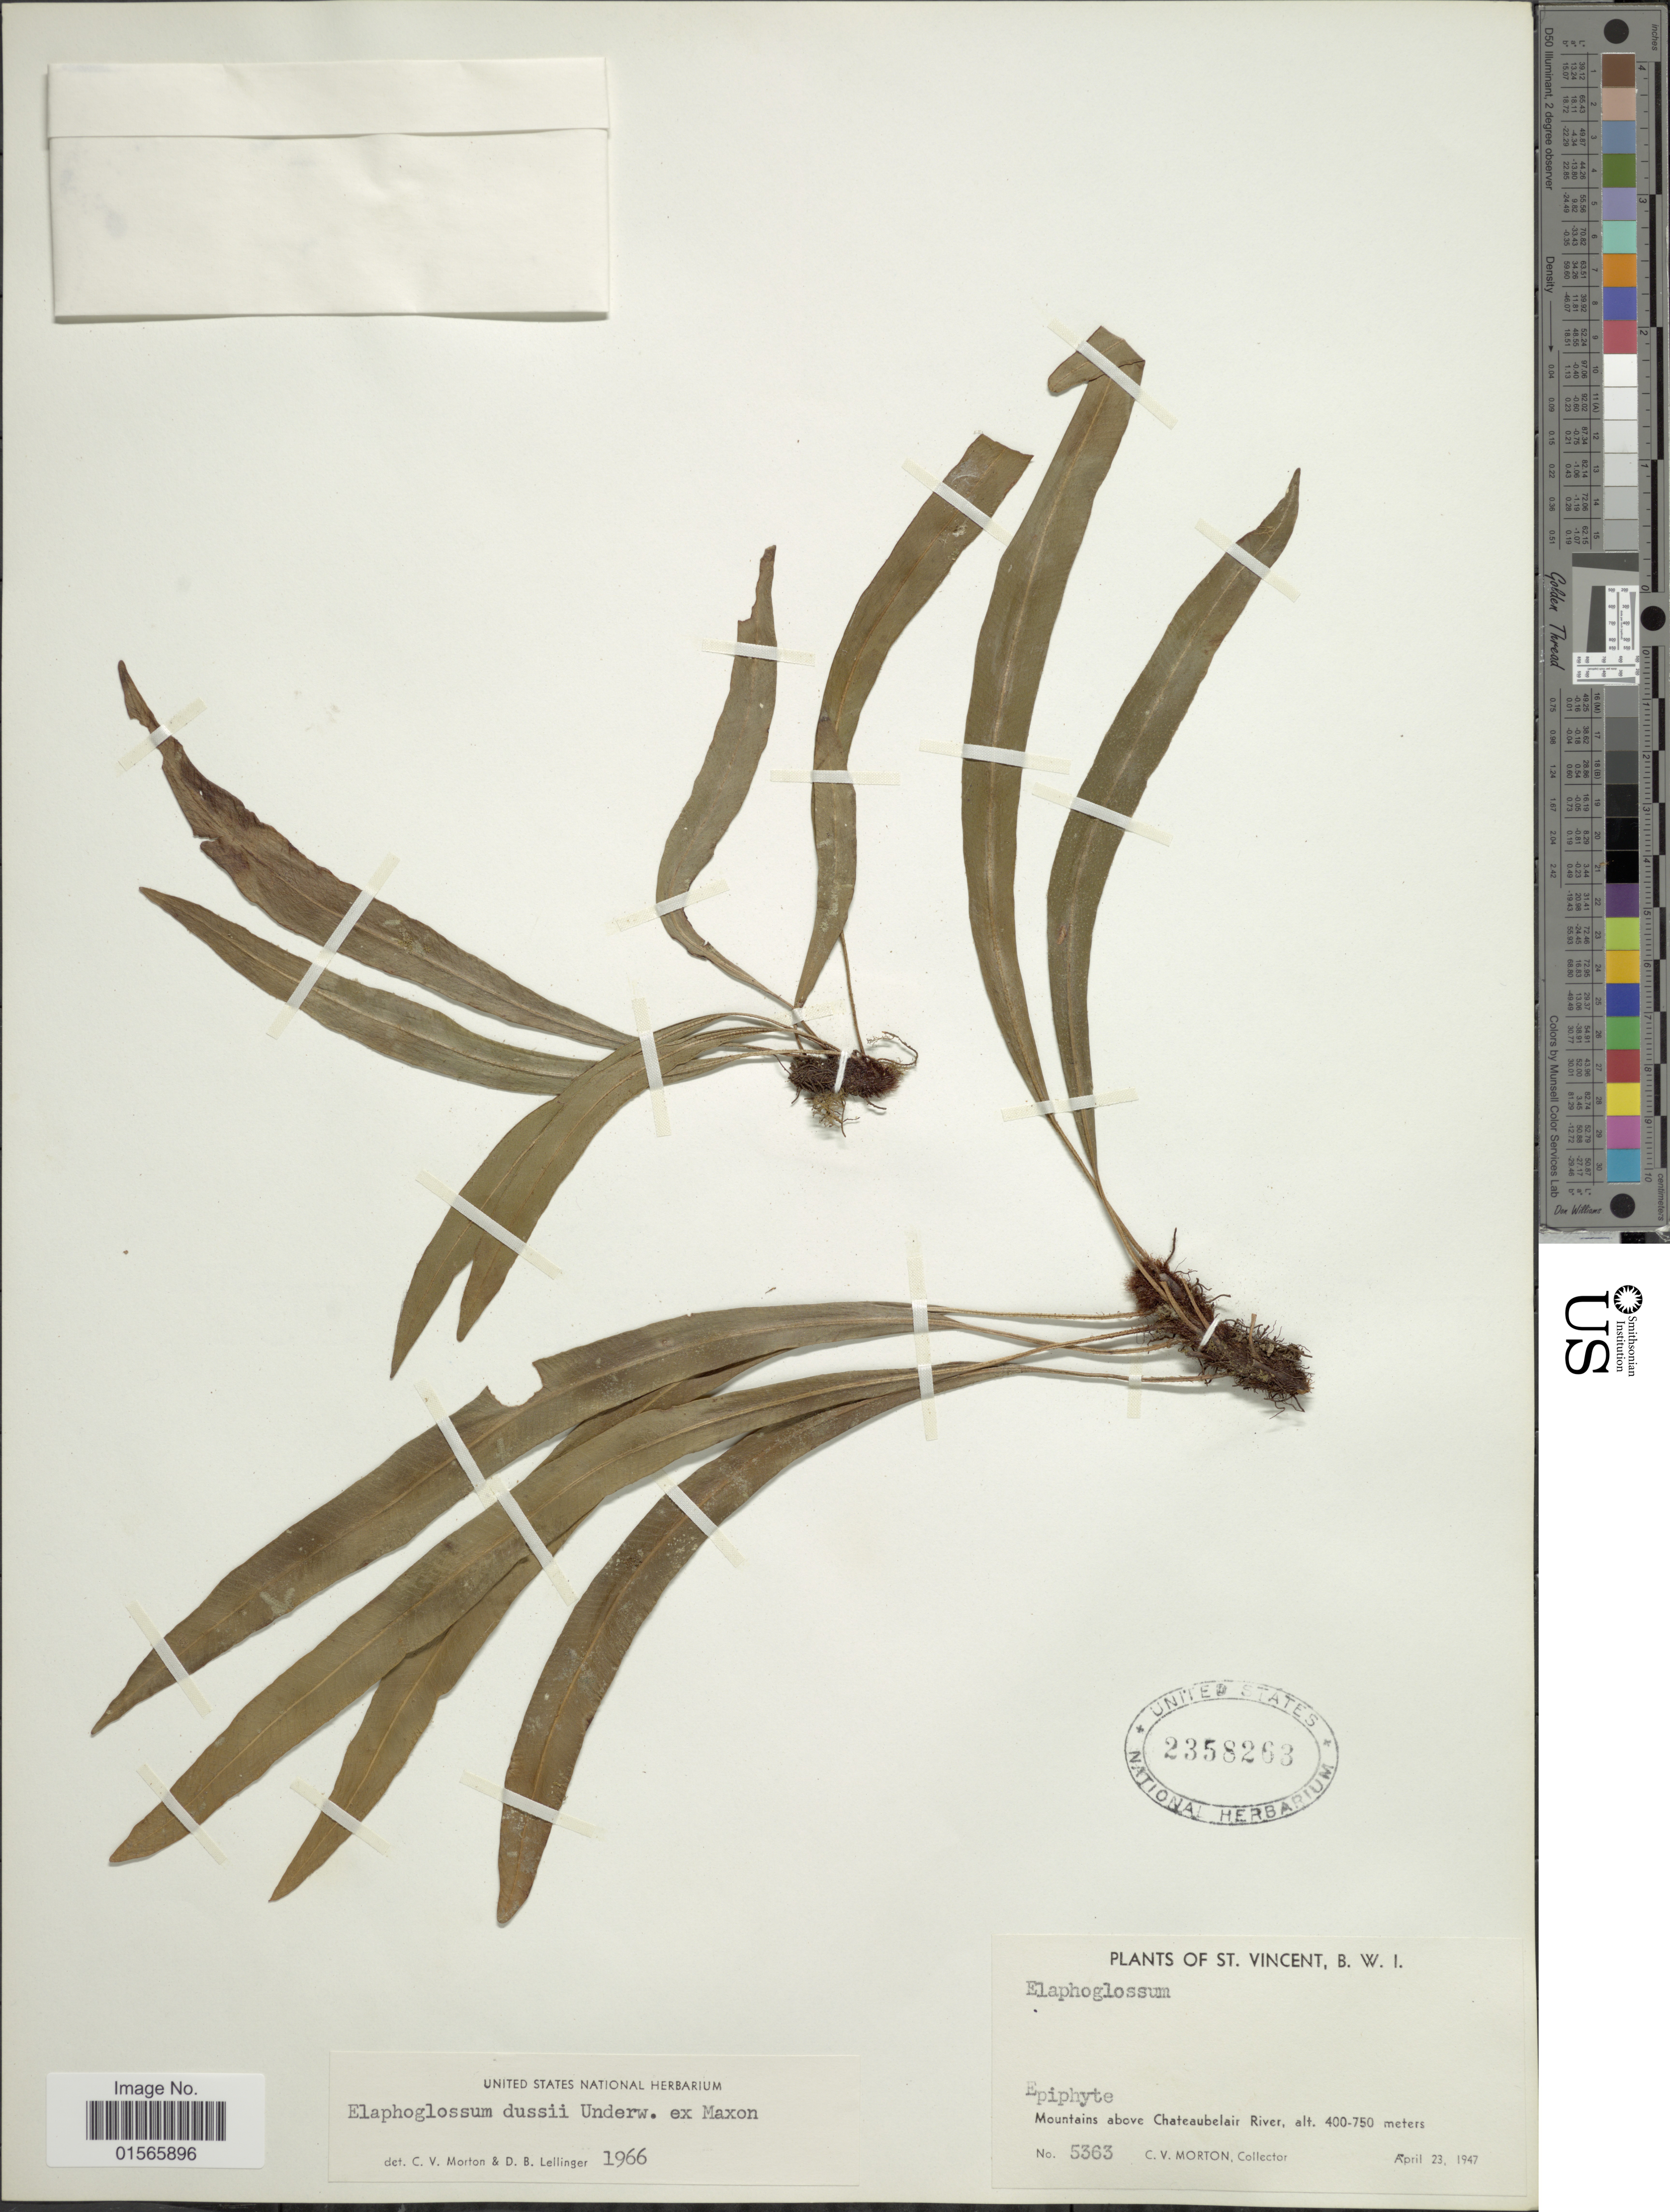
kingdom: Plantae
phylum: Tracheophyta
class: Polypodiopsida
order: Polypodiales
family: Dryopteridaceae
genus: Elaphoglossum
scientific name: Elaphoglossum petiolatum var. dussii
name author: (Underw. ex Maxon) Proctor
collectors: C. V. Morton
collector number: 5363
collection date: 1947-04-23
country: St. Vincent - Grenadines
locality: St. Vincent, B.W.I., Mountains above Chateaubelair River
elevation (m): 400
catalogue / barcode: US 2358263